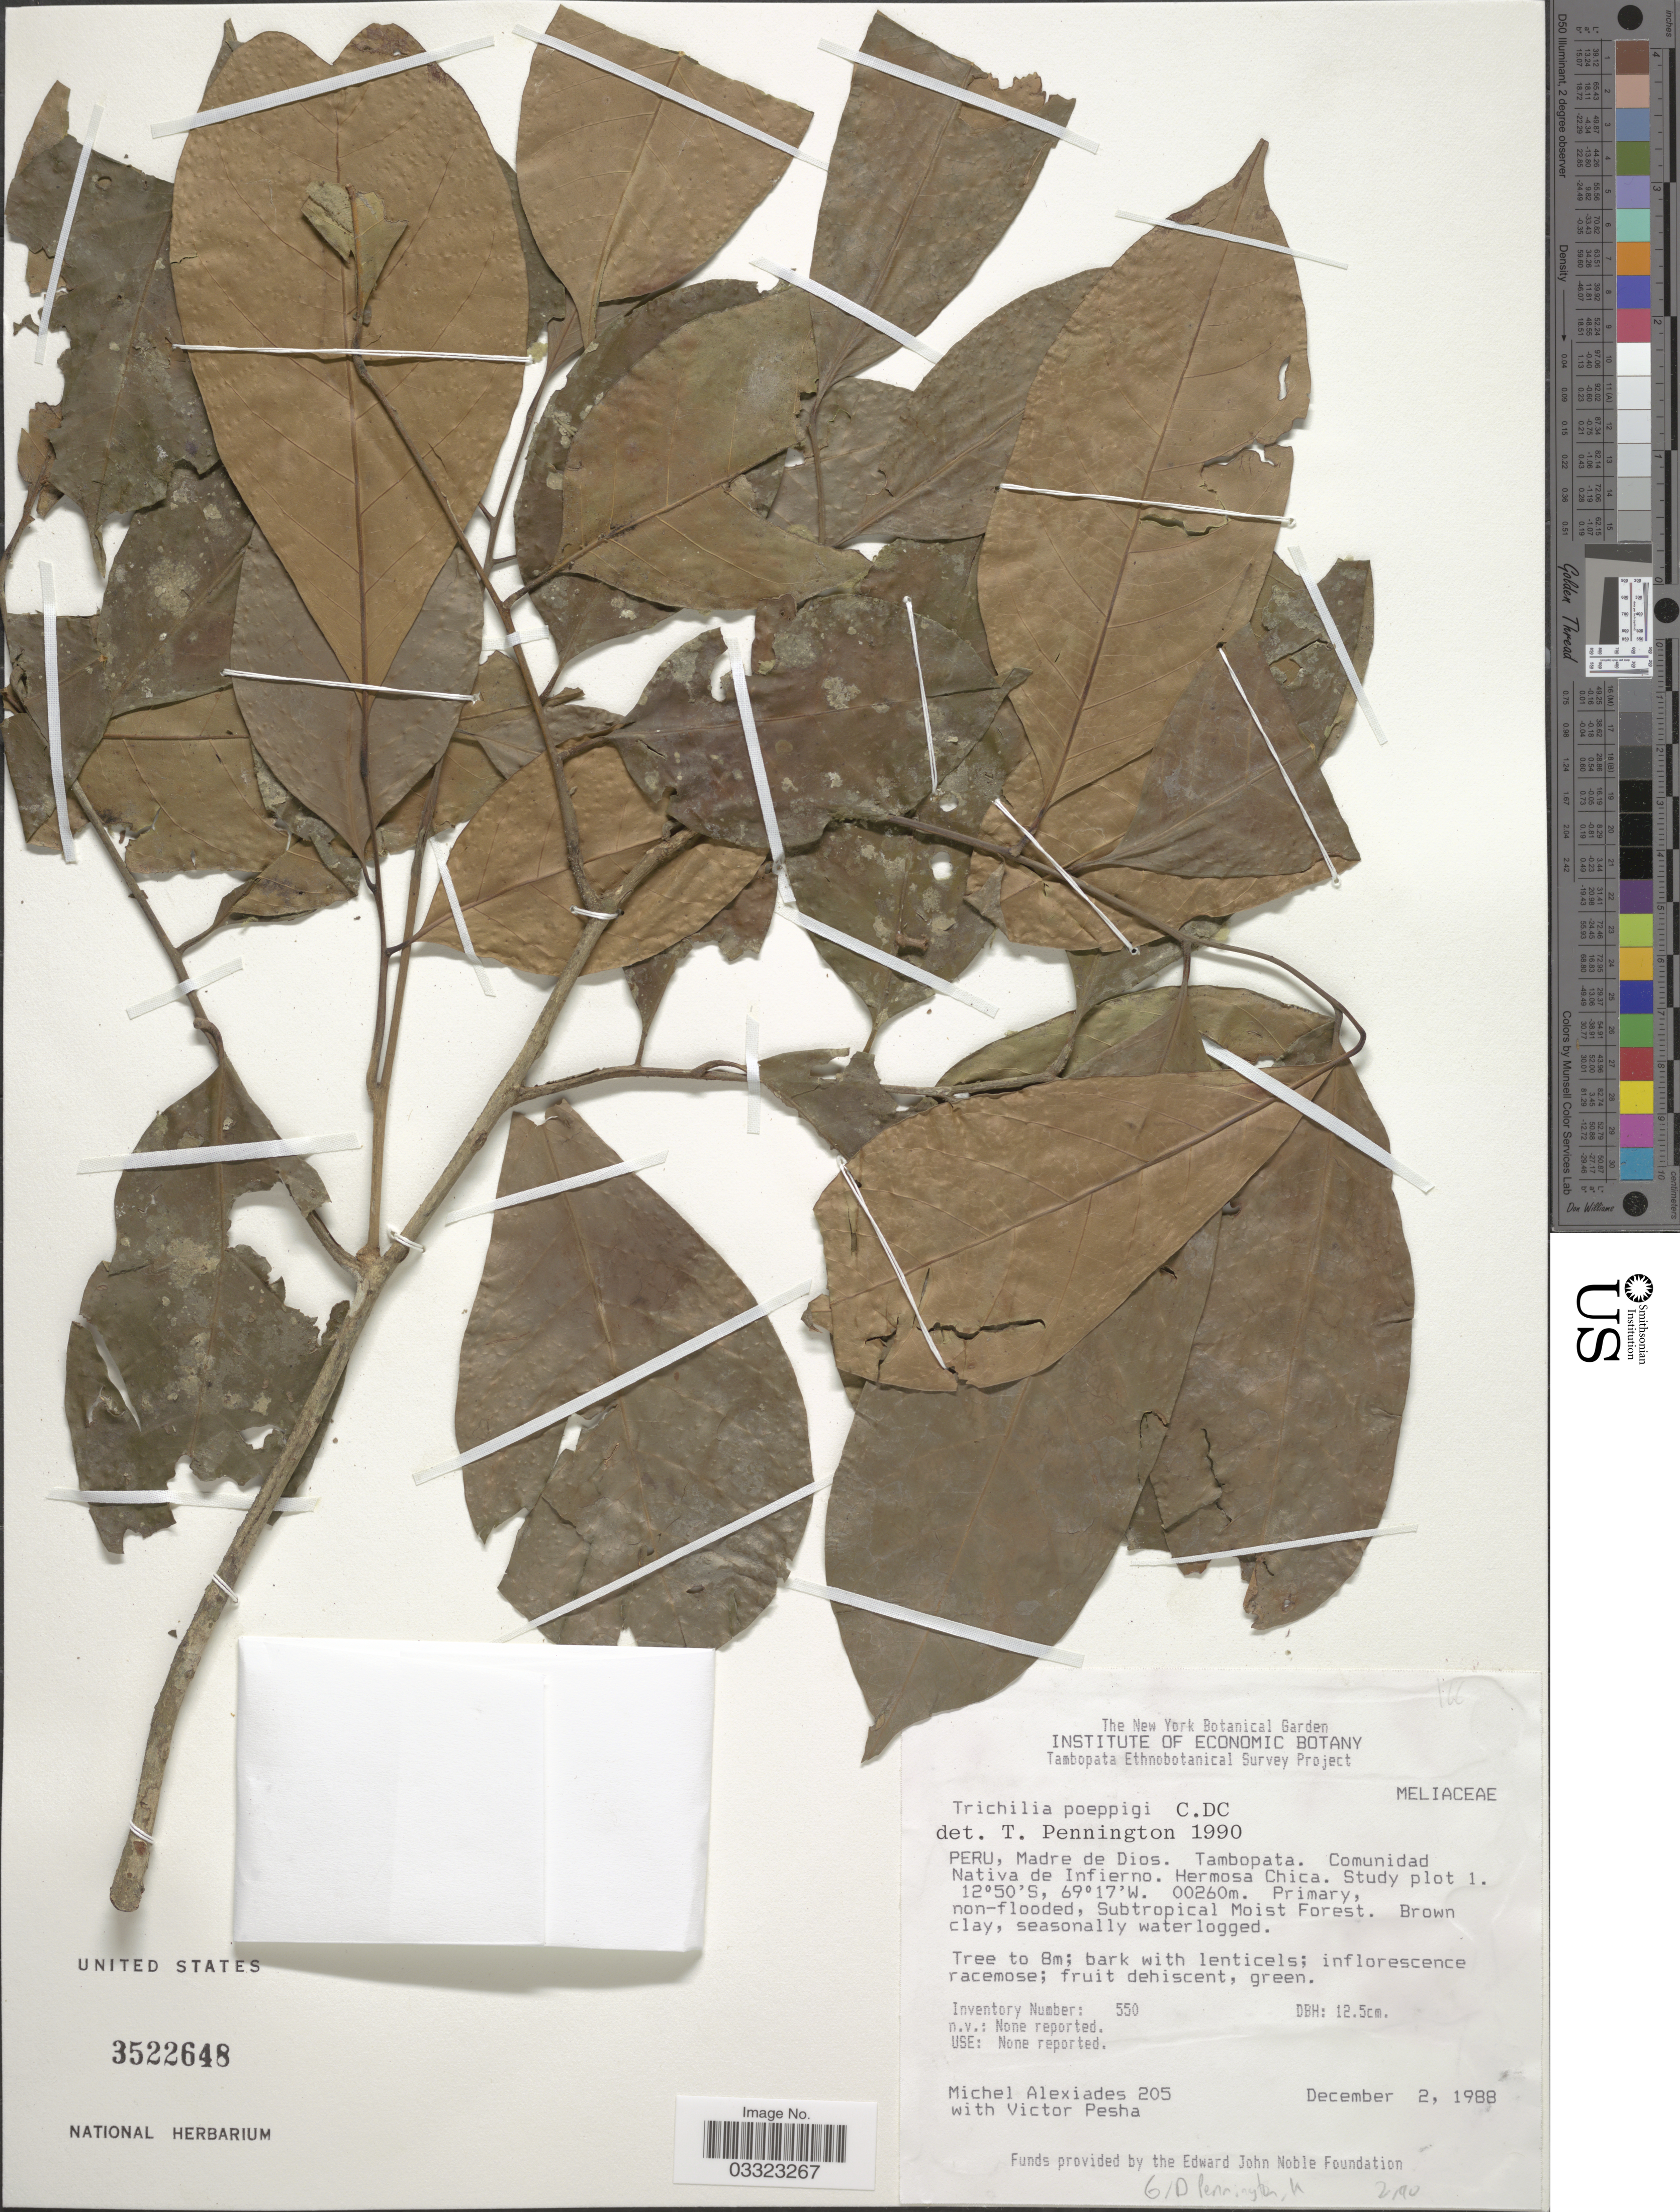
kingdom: Plantae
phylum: Tracheophyta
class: Magnoliopsida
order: Sapindales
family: Meliaceae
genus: Trichilia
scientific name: Trichilia poeppigii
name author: C. DC.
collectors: M. Alexiades & V. Pesha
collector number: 205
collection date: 1988-12-02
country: Peru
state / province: Madre de Dios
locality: Tambopata. Comunidad Nativa de Infierno. Hermosa Chica. Study plot 1.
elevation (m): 260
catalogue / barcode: US 3522648